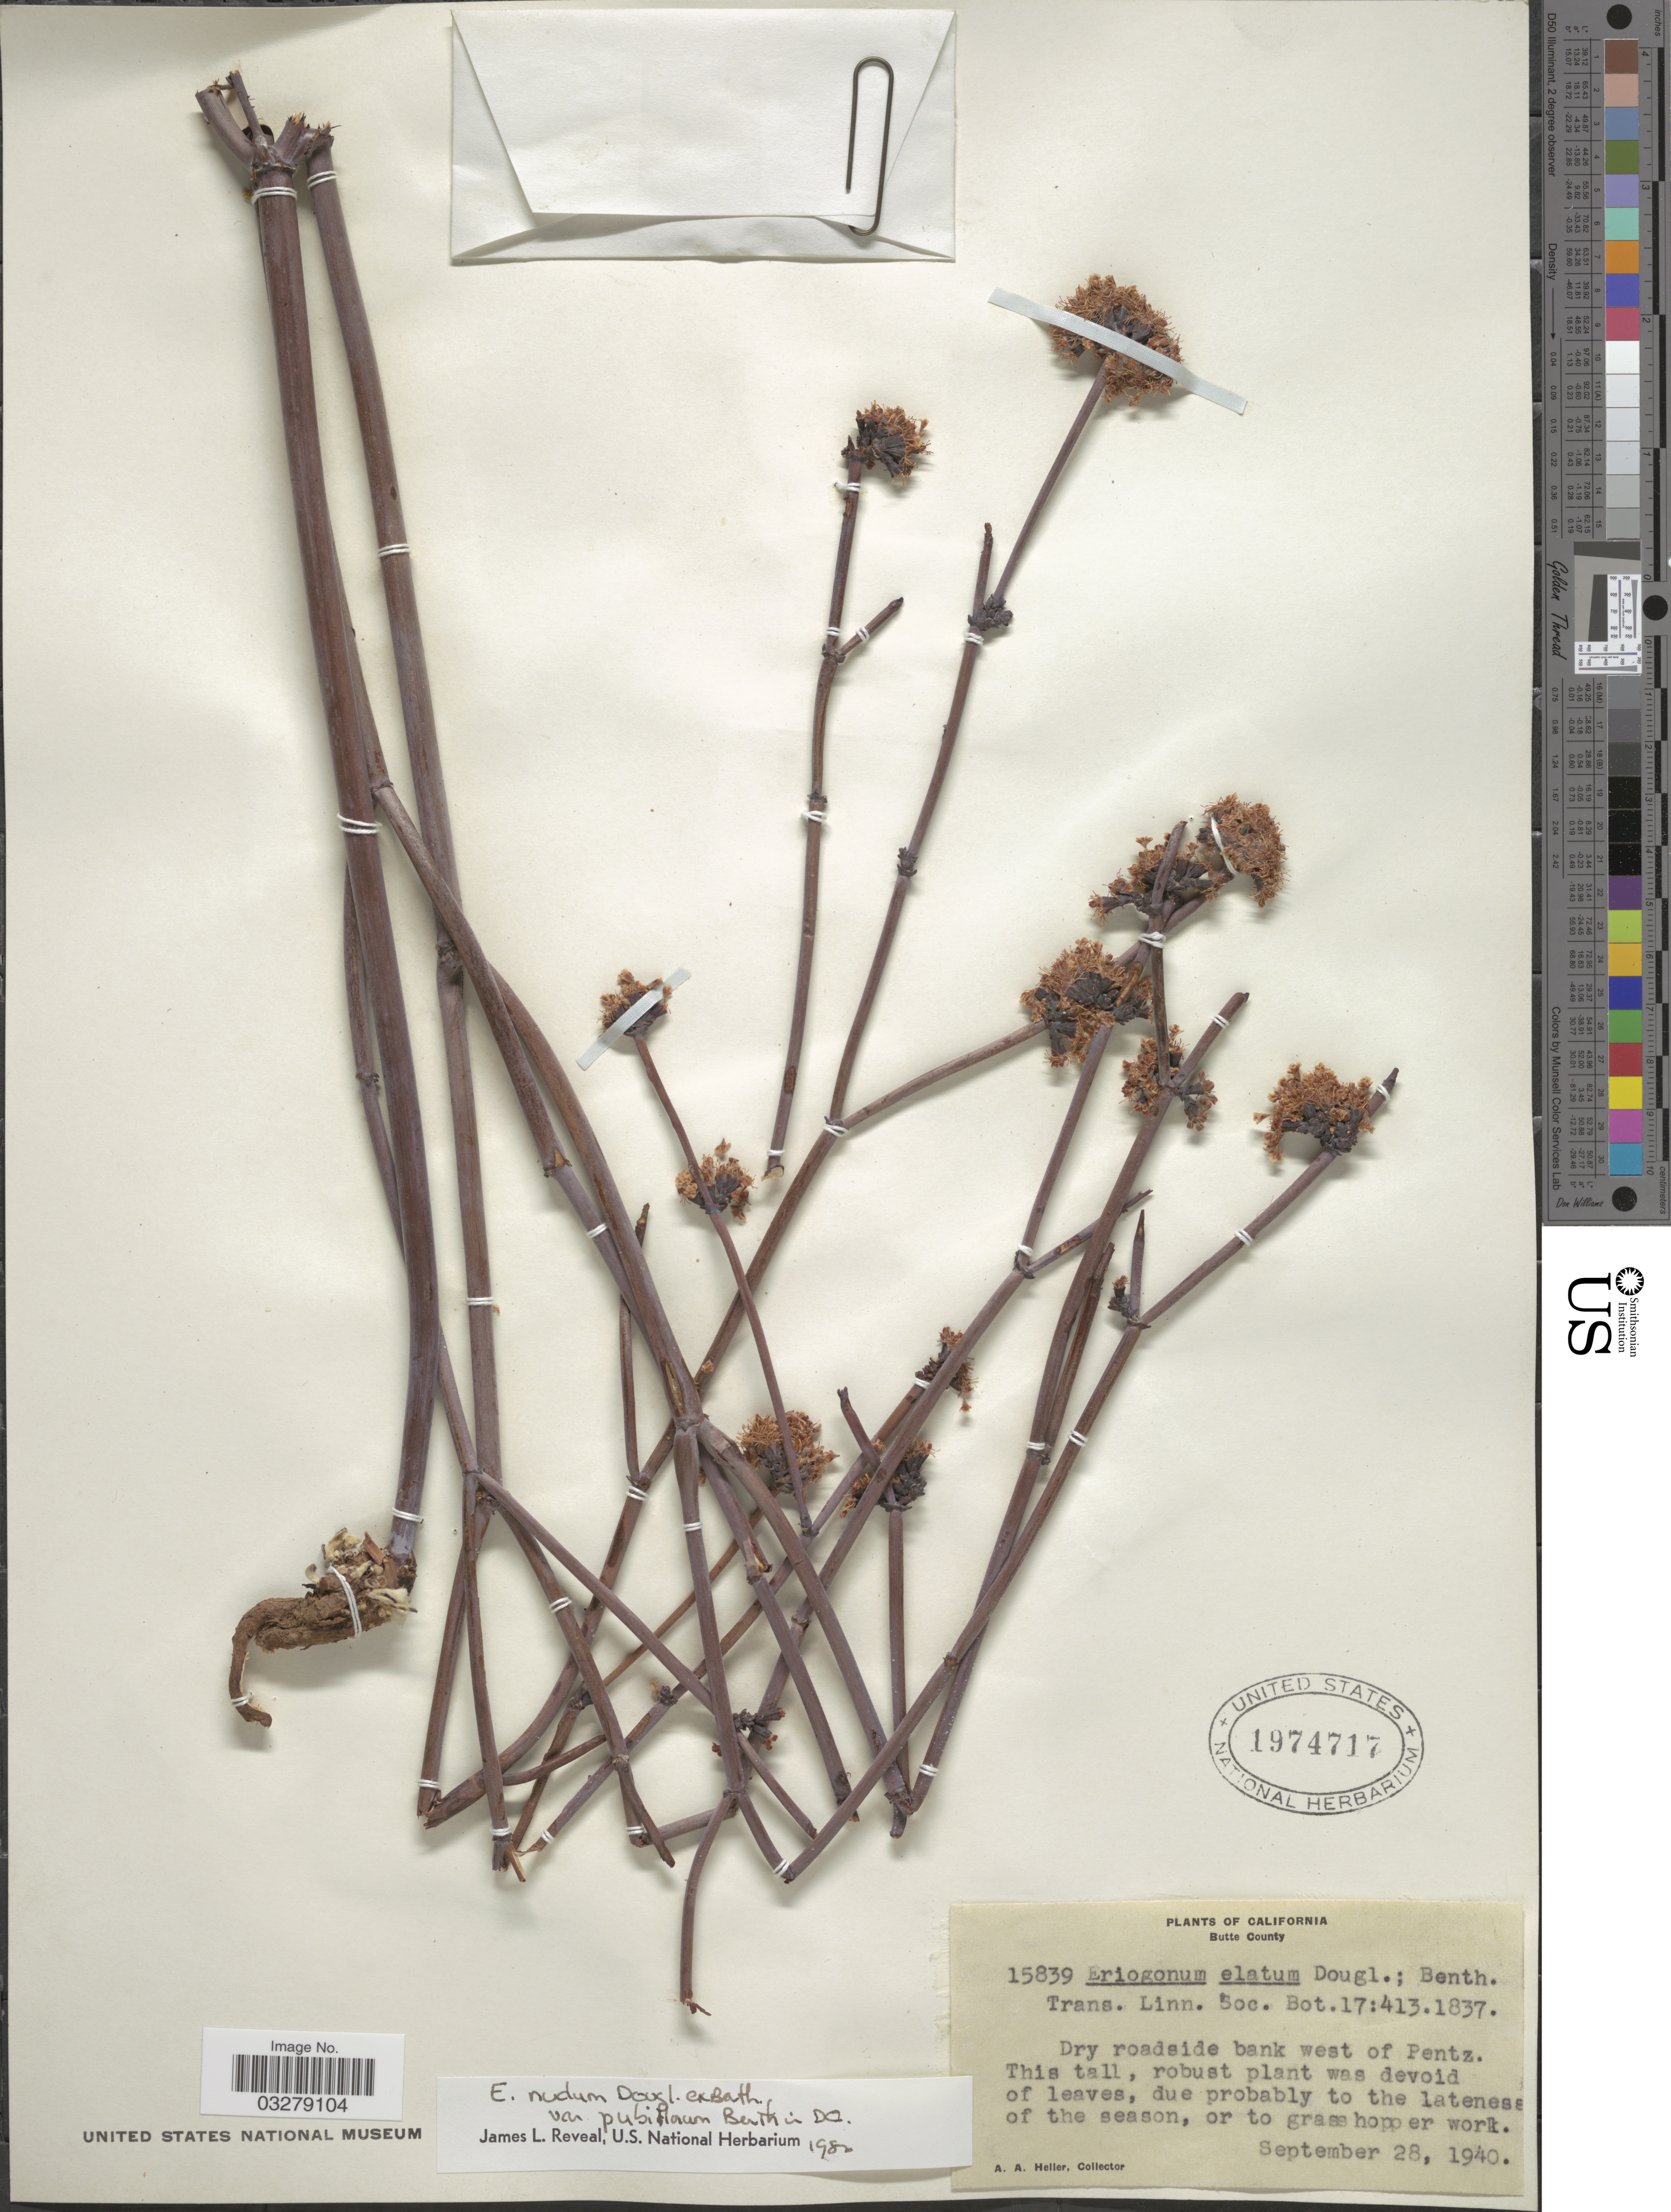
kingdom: Plantae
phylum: Tracheophyta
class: Magnoliopsida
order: Caryophyllales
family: Polygonaceae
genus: Eriogonum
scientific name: Eriogonum nudum var. pubiflorum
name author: Benth. in DC.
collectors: A. A. Heller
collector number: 15839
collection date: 1940-09-28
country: United States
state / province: California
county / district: Butte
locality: Butte County. Dry roadside bank west of Pentz.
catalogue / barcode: US 1974717